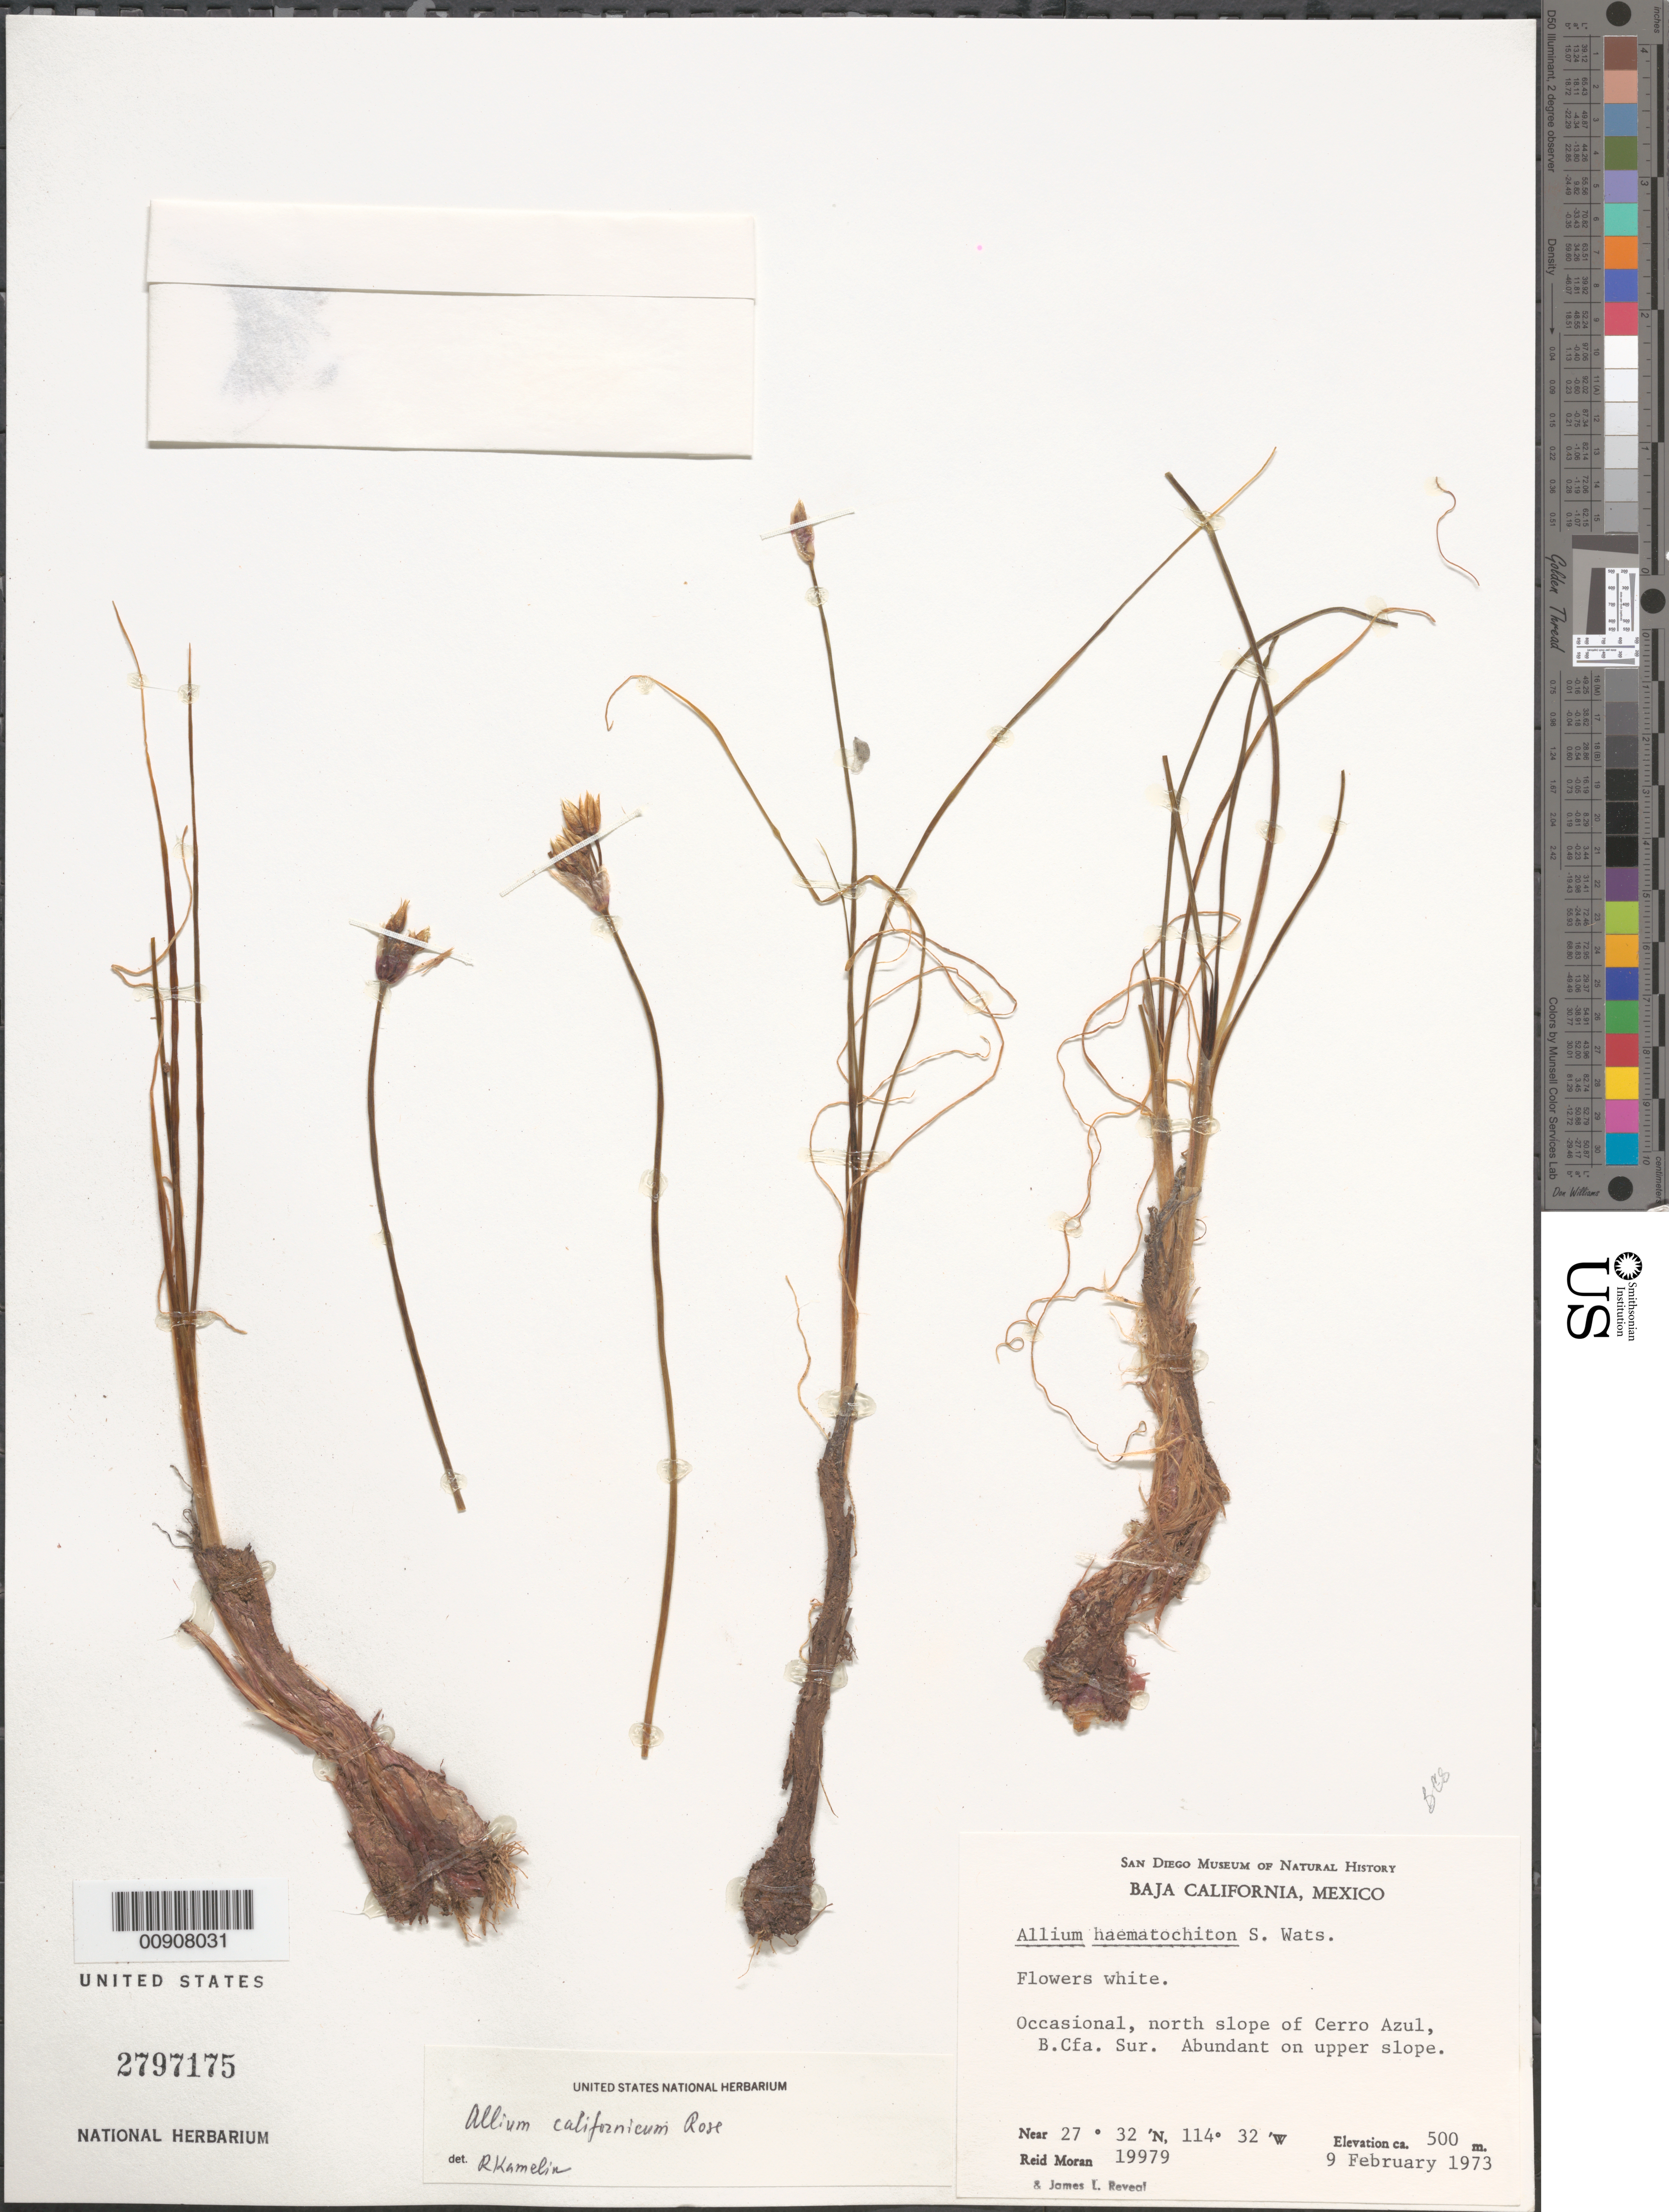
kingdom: Plantae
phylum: Tracheophyta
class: Liliopsida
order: Asparagales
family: Amaryllidaceae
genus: Allium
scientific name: Allium californicum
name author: Rose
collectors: R. V. Moran & J. L. Reveal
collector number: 19979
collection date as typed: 09 Feb 1973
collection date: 1973-02-09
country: Mexico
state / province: Baja California Sur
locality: North slope of Cerro Azul, Baja California Sur.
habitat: Occasional, north slope. Abundant on upper slope.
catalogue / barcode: US 2797175